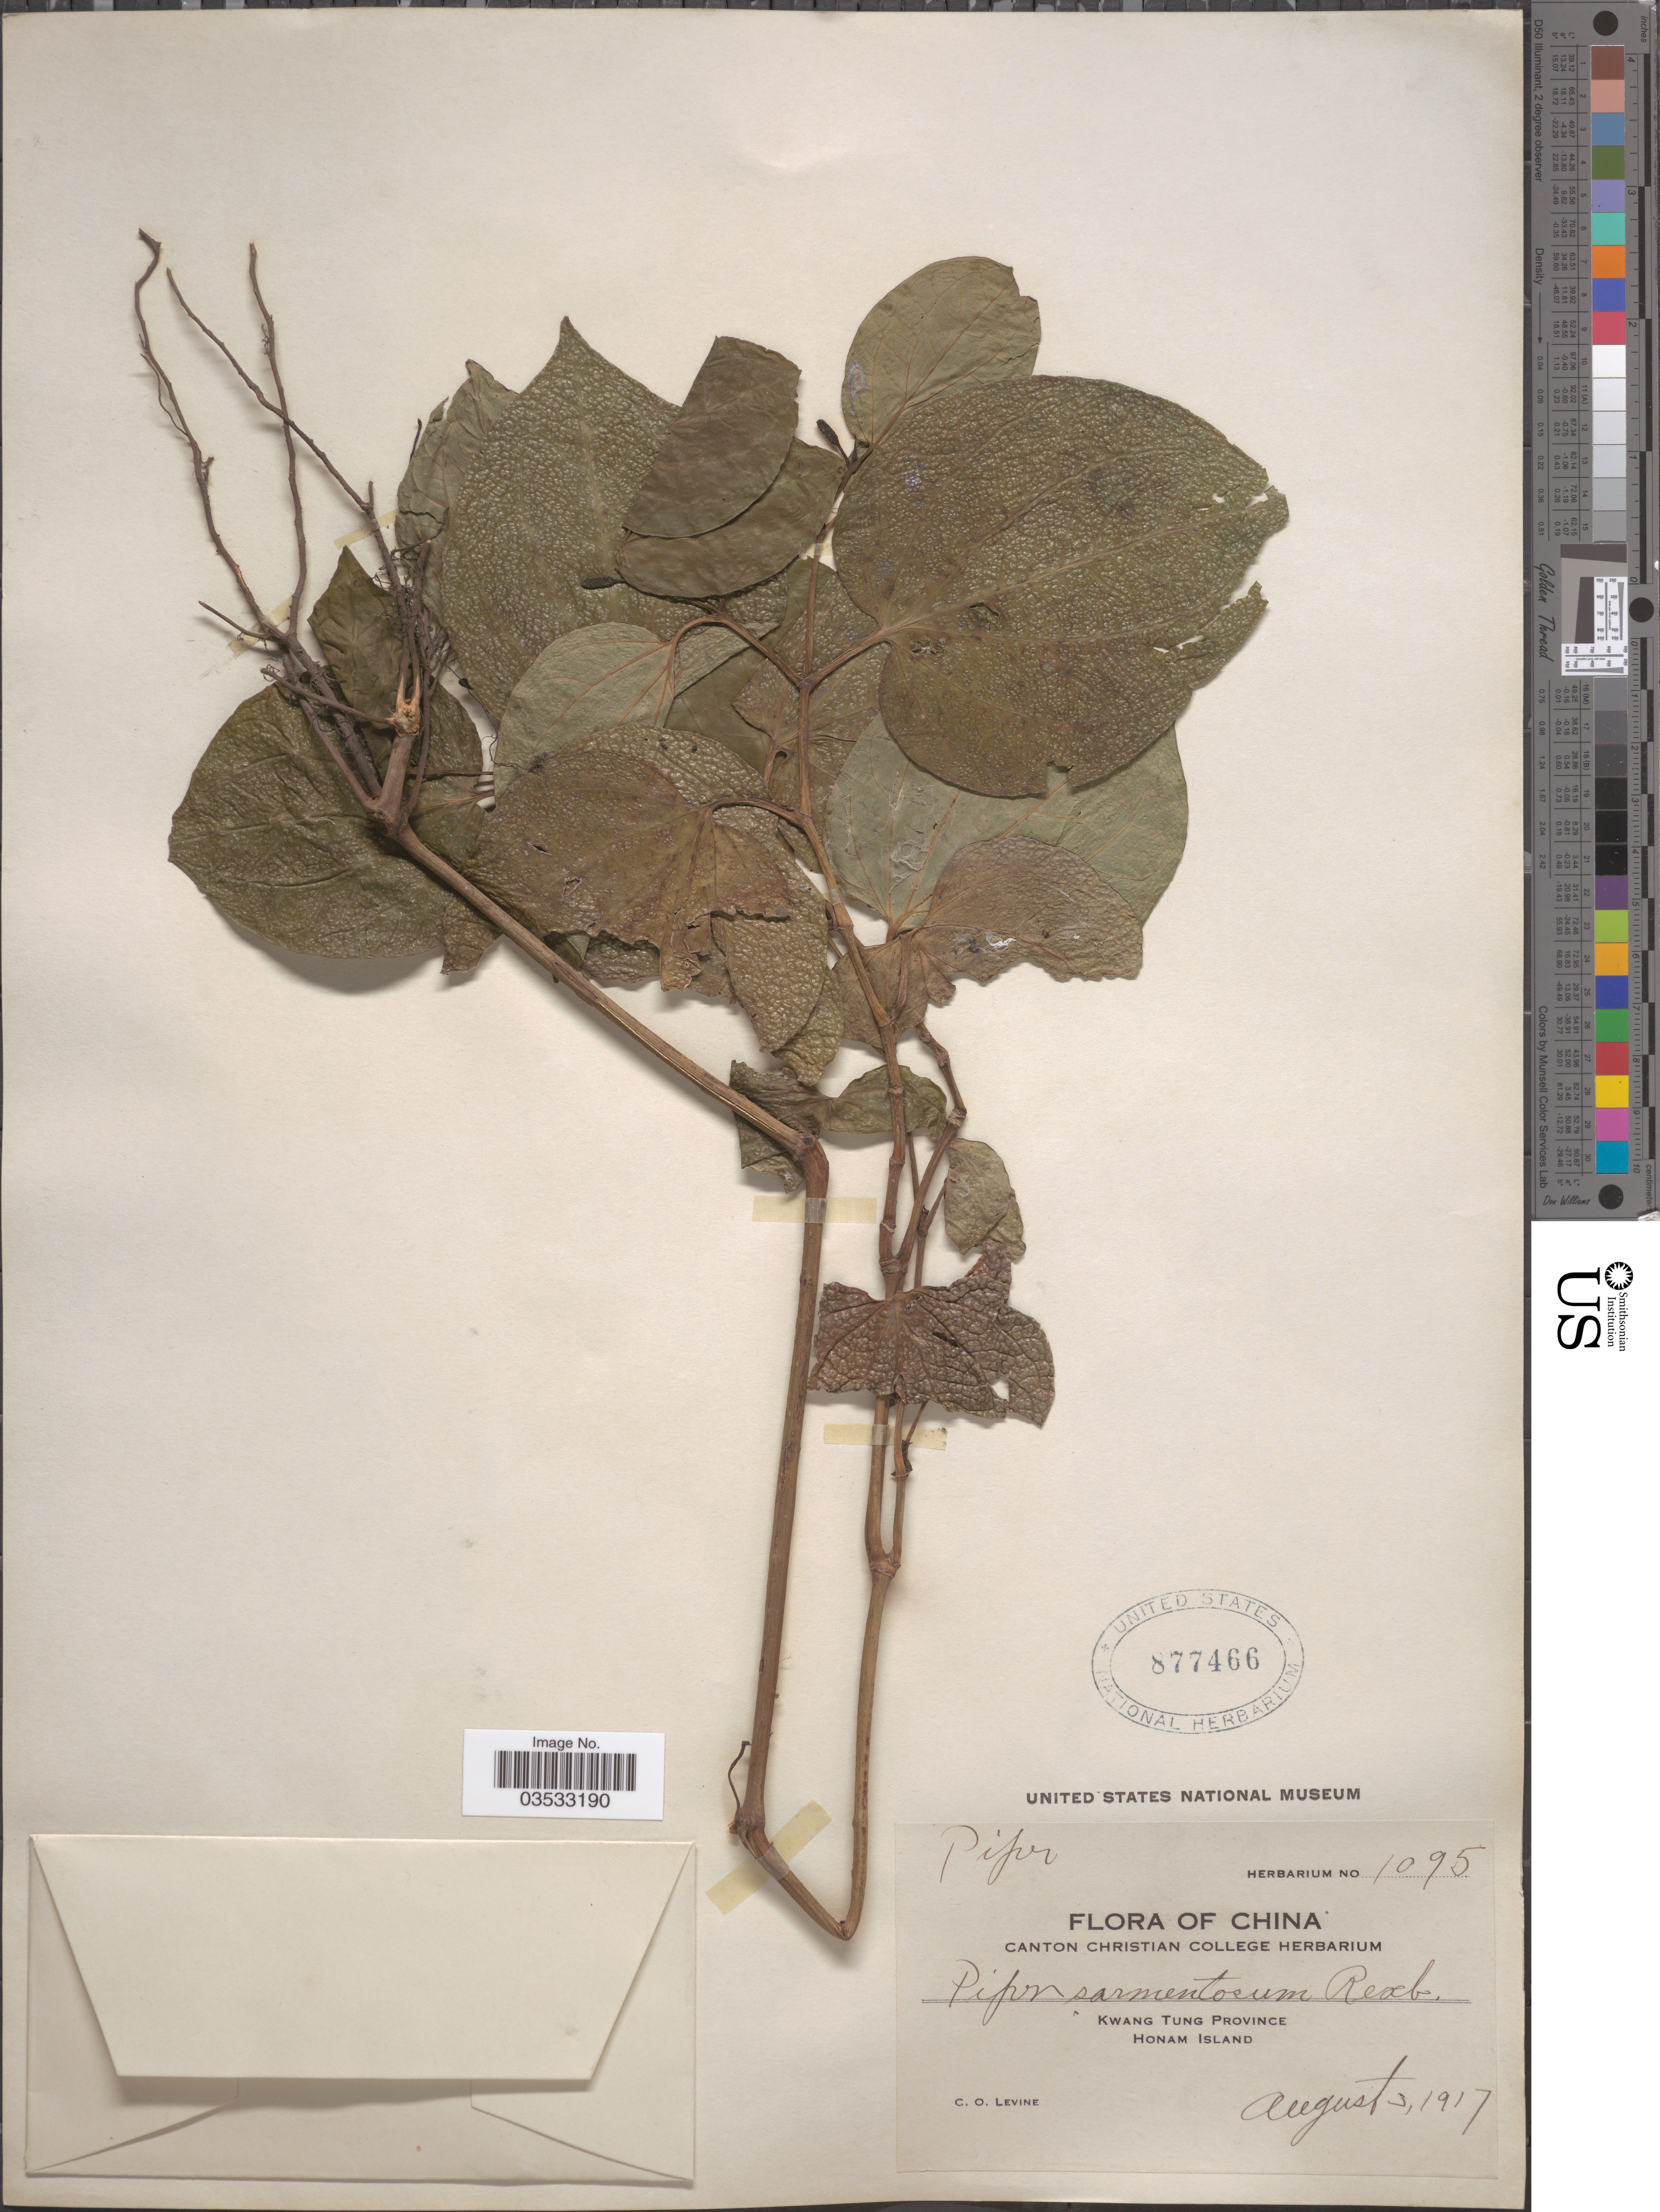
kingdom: Plantae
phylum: Tracheophyta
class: Magnoliopsida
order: Piperales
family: Piperaceae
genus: Piper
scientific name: Piper sarmentosum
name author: Roxb.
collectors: C. O. Levine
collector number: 1095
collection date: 1917-08-03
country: China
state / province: Guangdong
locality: Kwang Tung Province, Honam Island.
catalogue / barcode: US 877466